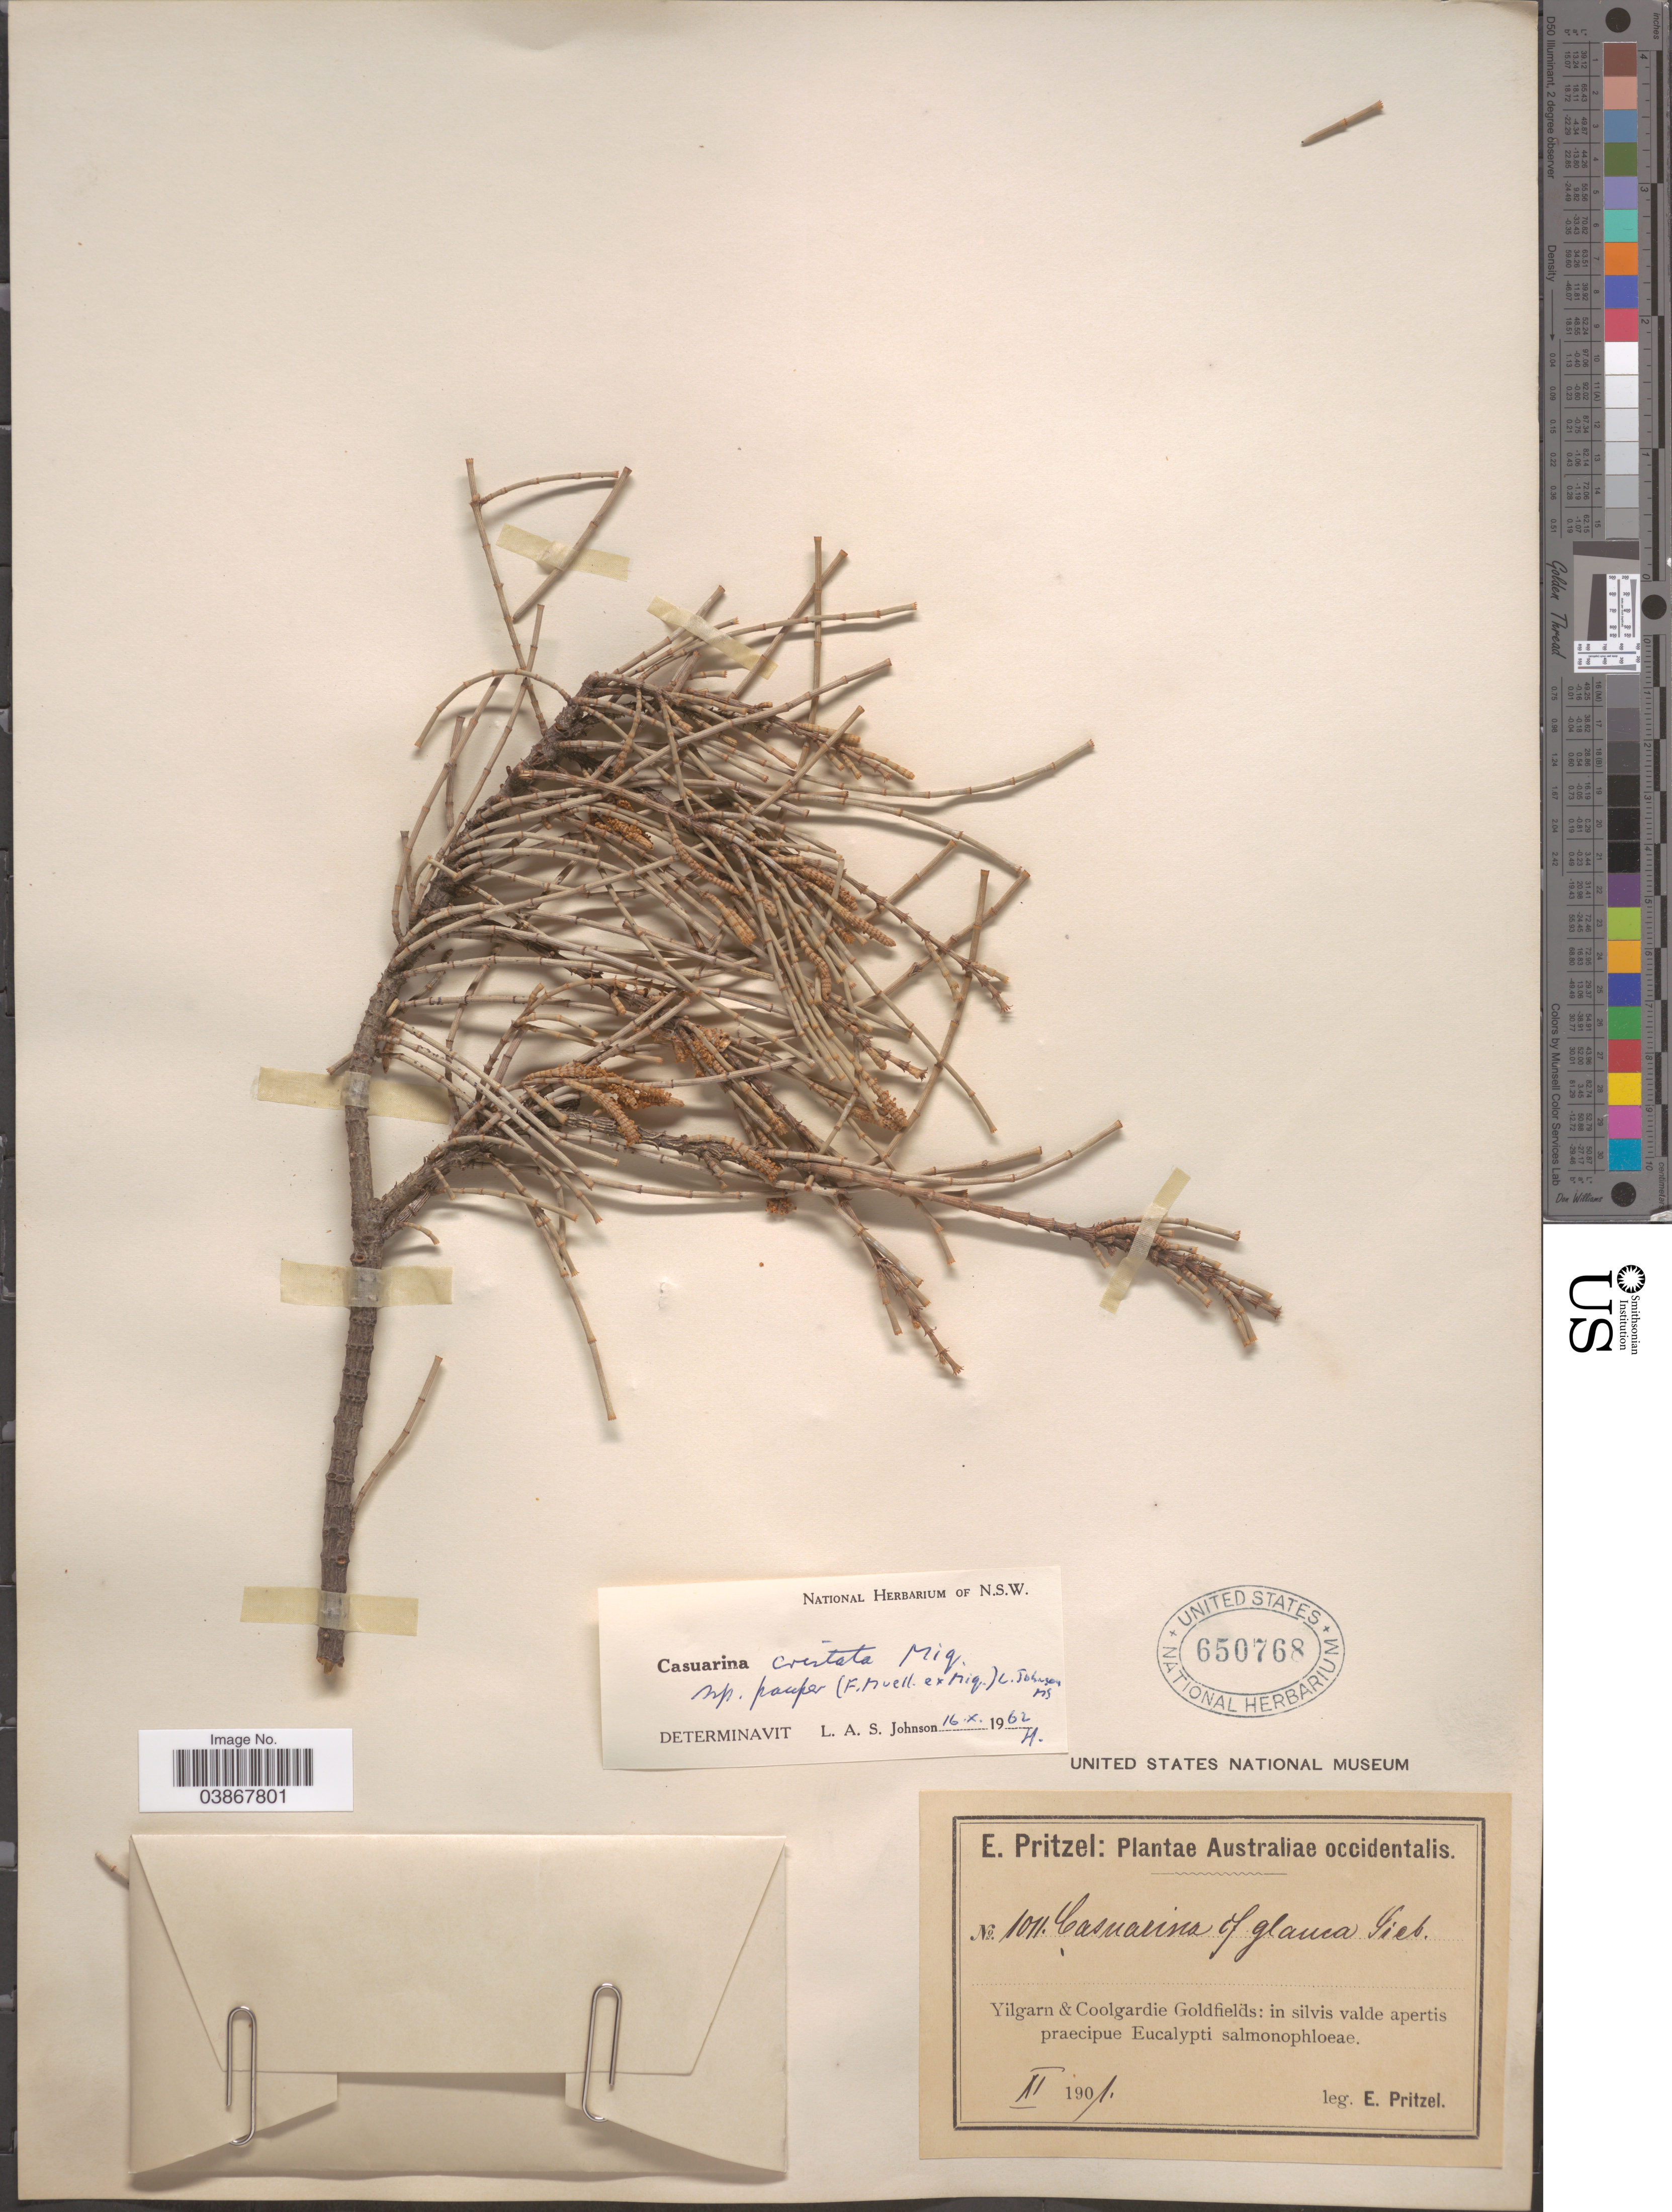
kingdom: Plantae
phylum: Tracheophyta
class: Magnoliopsida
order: Fagales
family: Casuarinaceae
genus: Casuarina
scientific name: Casuarina cristata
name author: Miq.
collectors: E. G. Pritzel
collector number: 1011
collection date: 1901-02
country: Australia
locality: Australiae occidentalis. Yilgarn & Coolgardie Goldfields: in silvis valde apertis praecipue Eucalypti salmonophloeae.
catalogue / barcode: US 650768